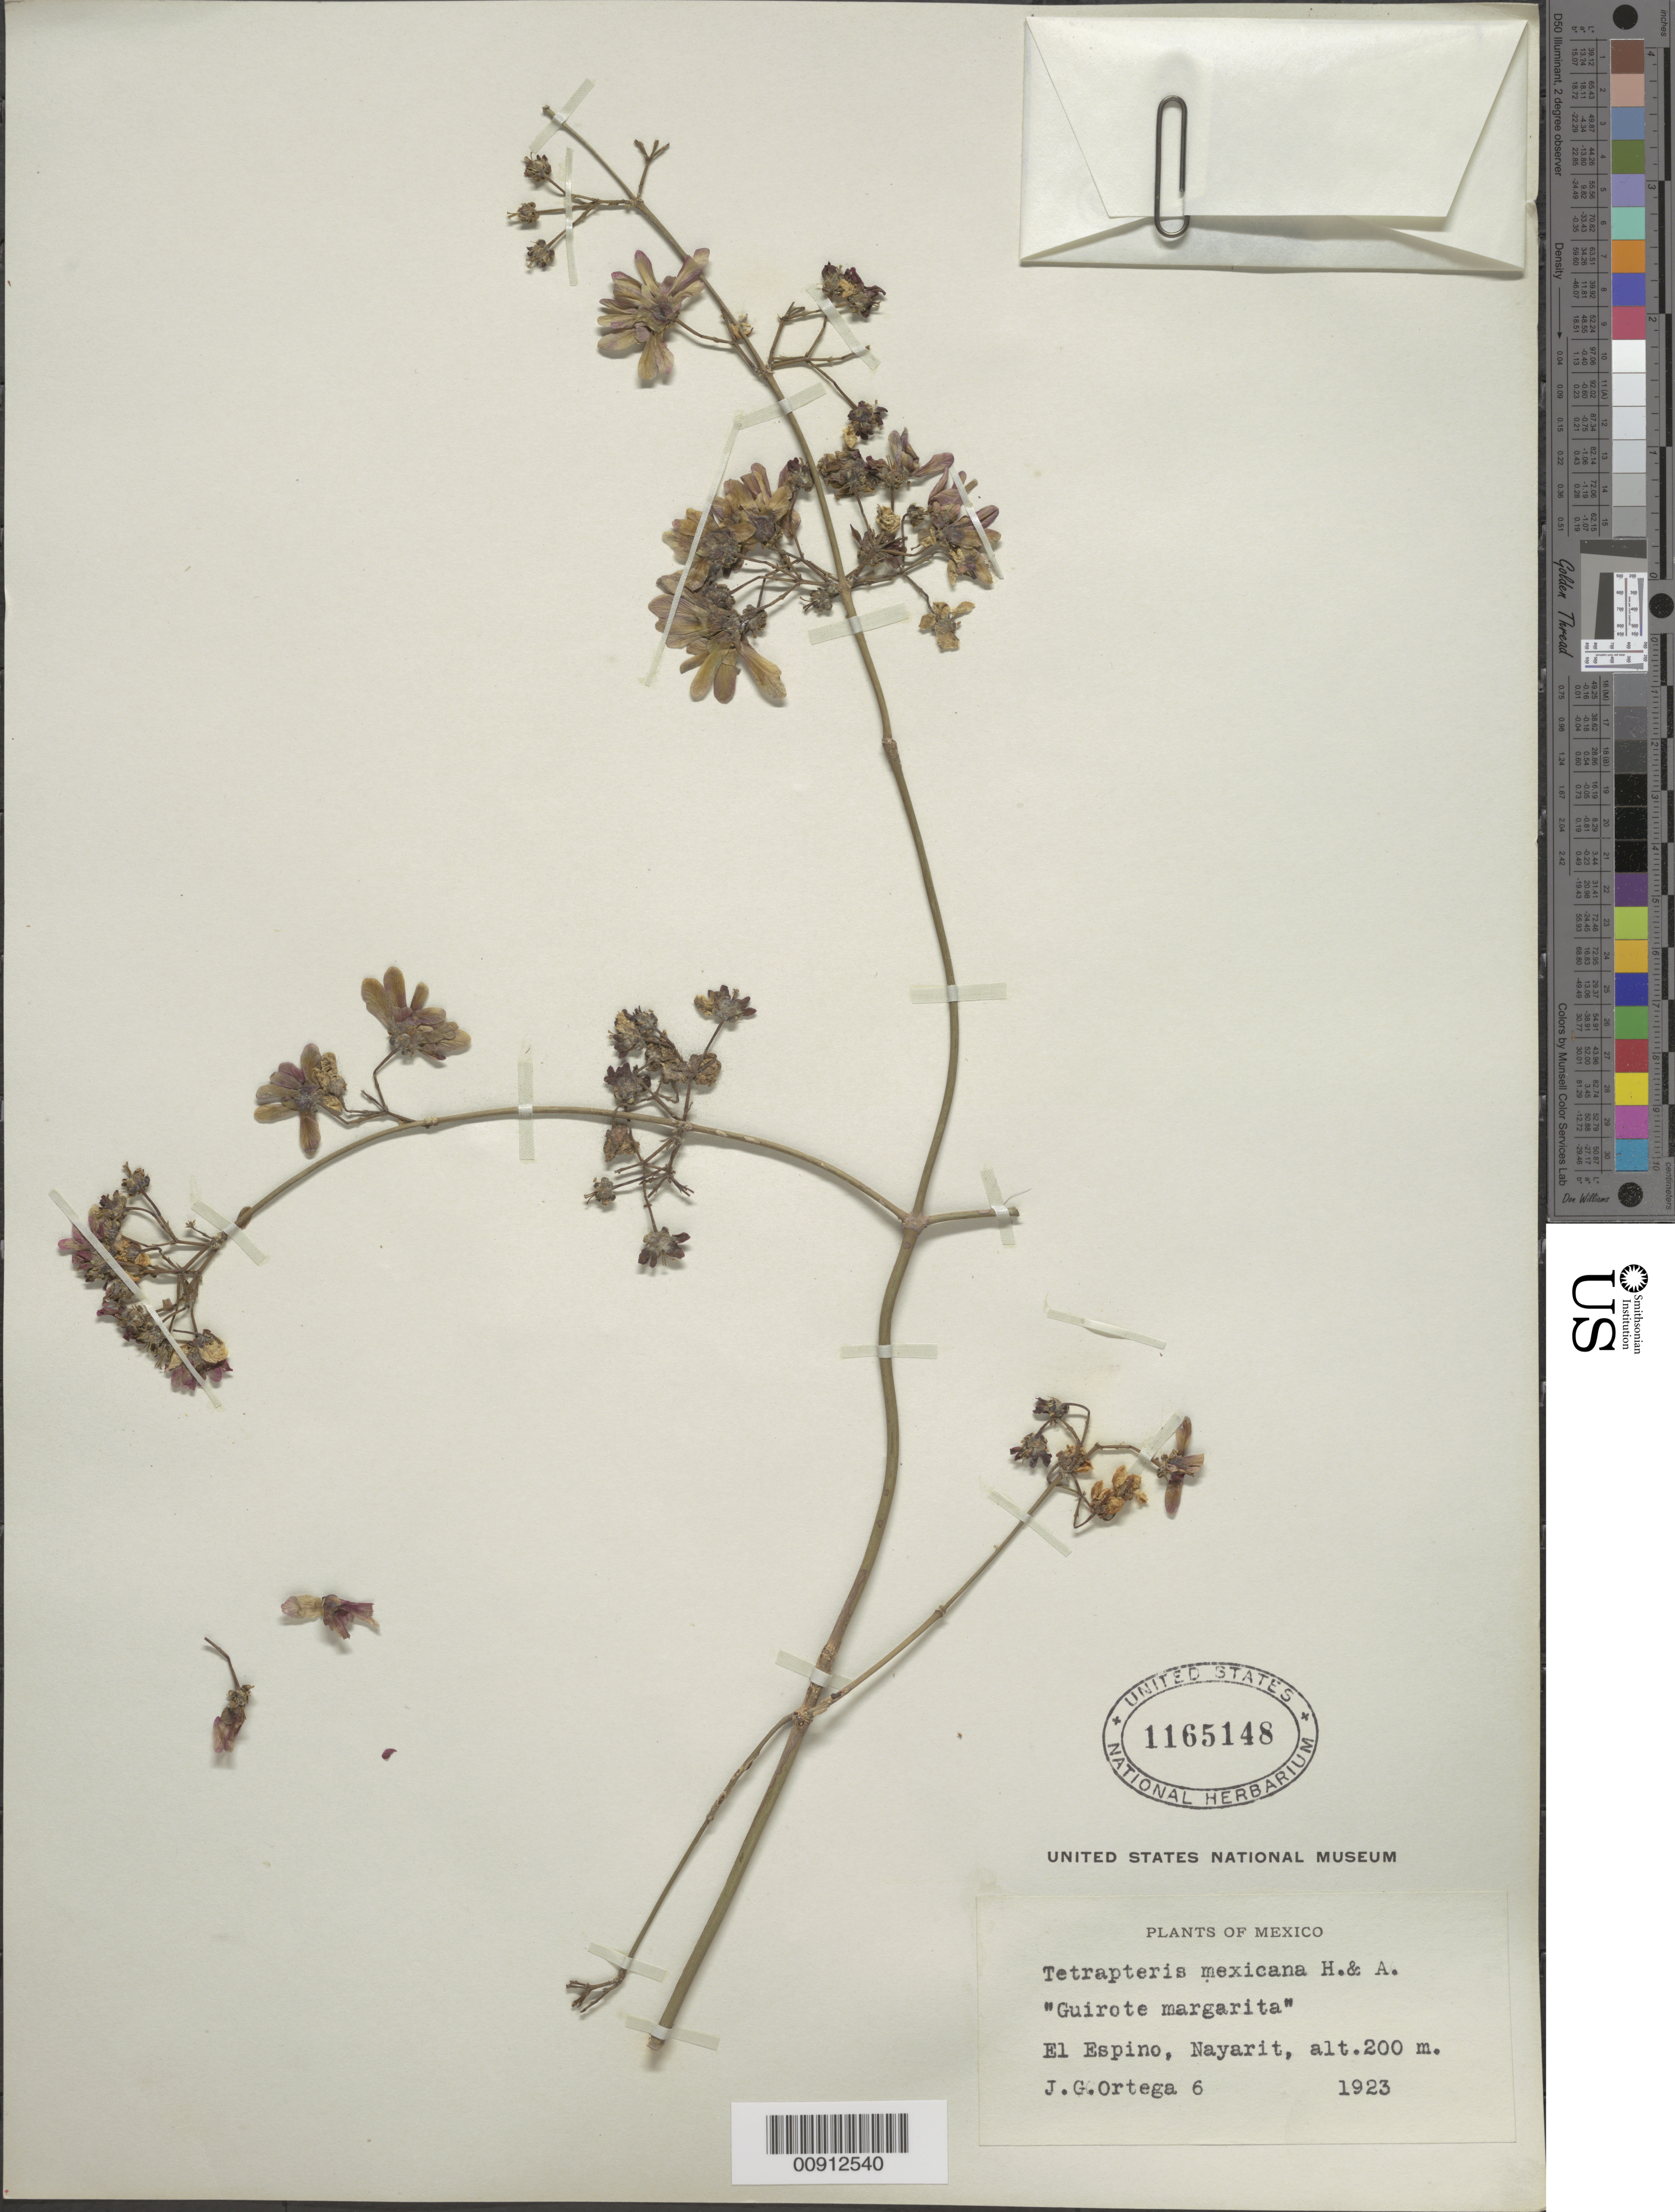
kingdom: Plantae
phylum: Tracheophyta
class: Magnoliopsida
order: Malpighiales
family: Malpighiaceae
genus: Tetrapterys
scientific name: Tetrapterys mexicana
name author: Hook. & Arn.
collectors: J. Ortega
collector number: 6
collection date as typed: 1923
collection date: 1923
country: Mexico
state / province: Nayarit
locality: El Espino, Nayarit.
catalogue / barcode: US 1165148